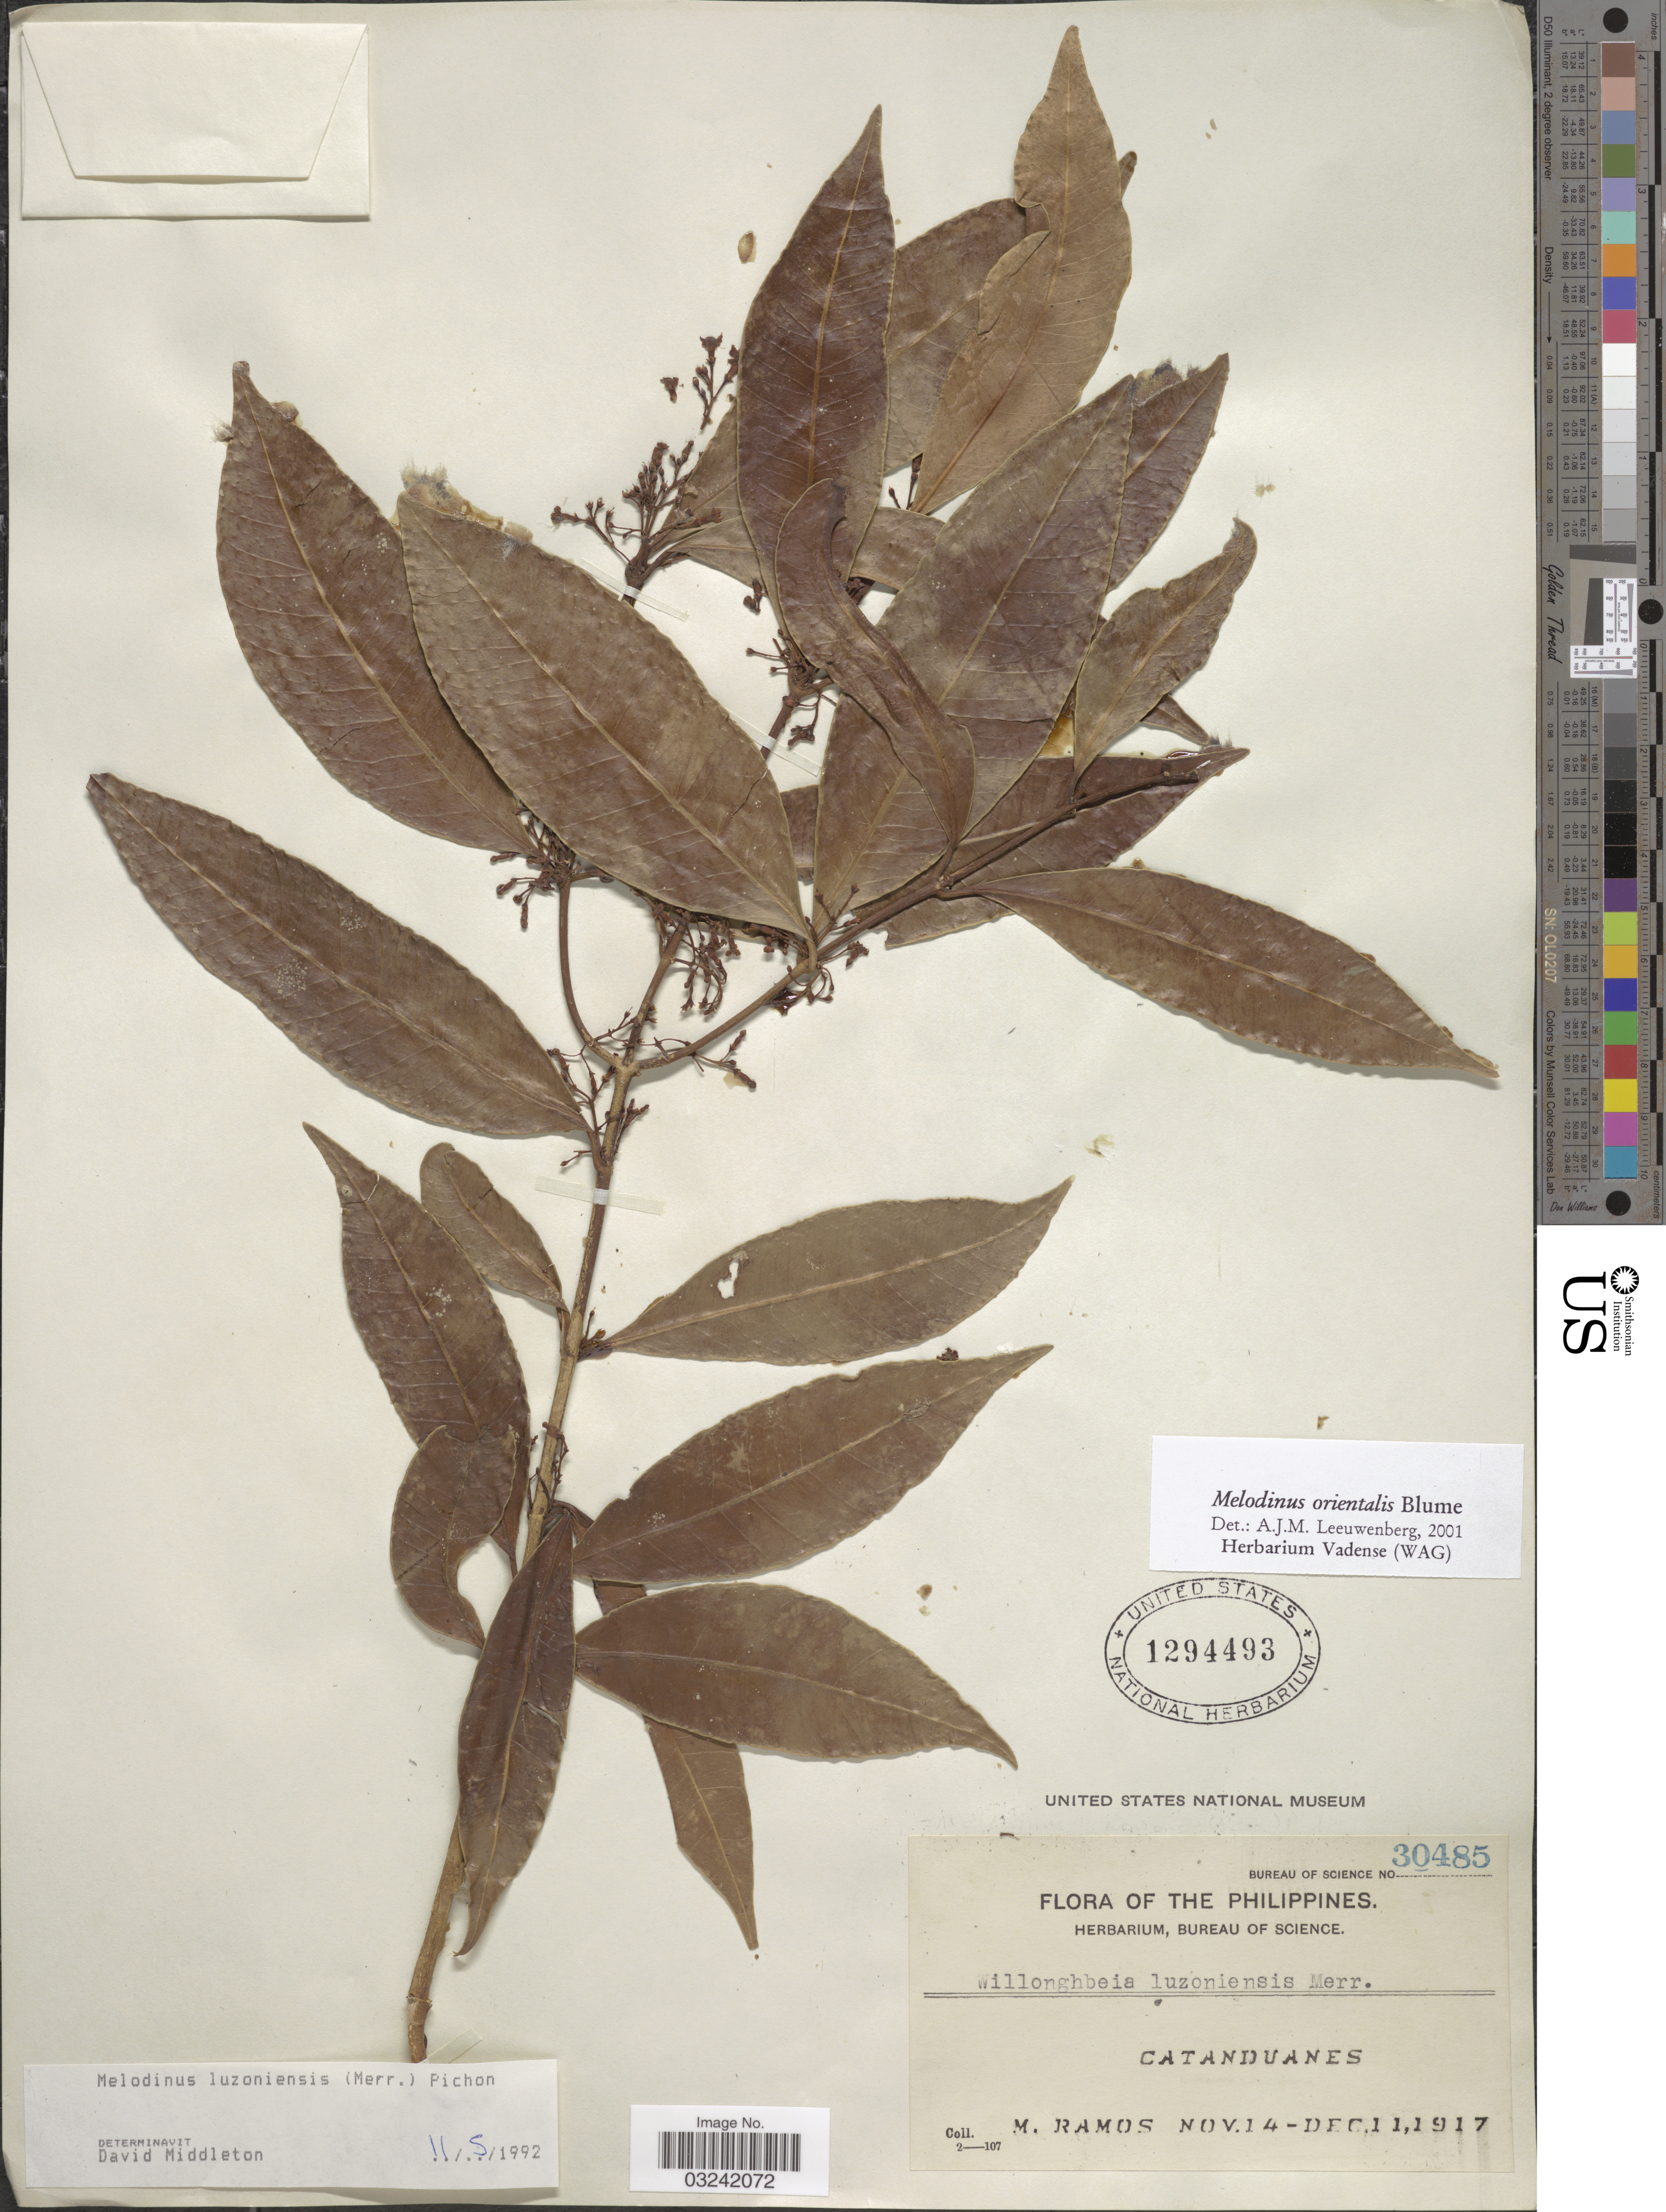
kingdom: Plantae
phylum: Tracheophyta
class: Magnoliopsida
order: Gentianales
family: Apocynaceae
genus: Melodinus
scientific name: Melodinus orientalis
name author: Blume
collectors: M. Ramos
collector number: Bureau of Science 30485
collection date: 1917-11-14/1917-12-11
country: Philippines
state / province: Bicol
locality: Catanduanes.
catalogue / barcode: US 1294493